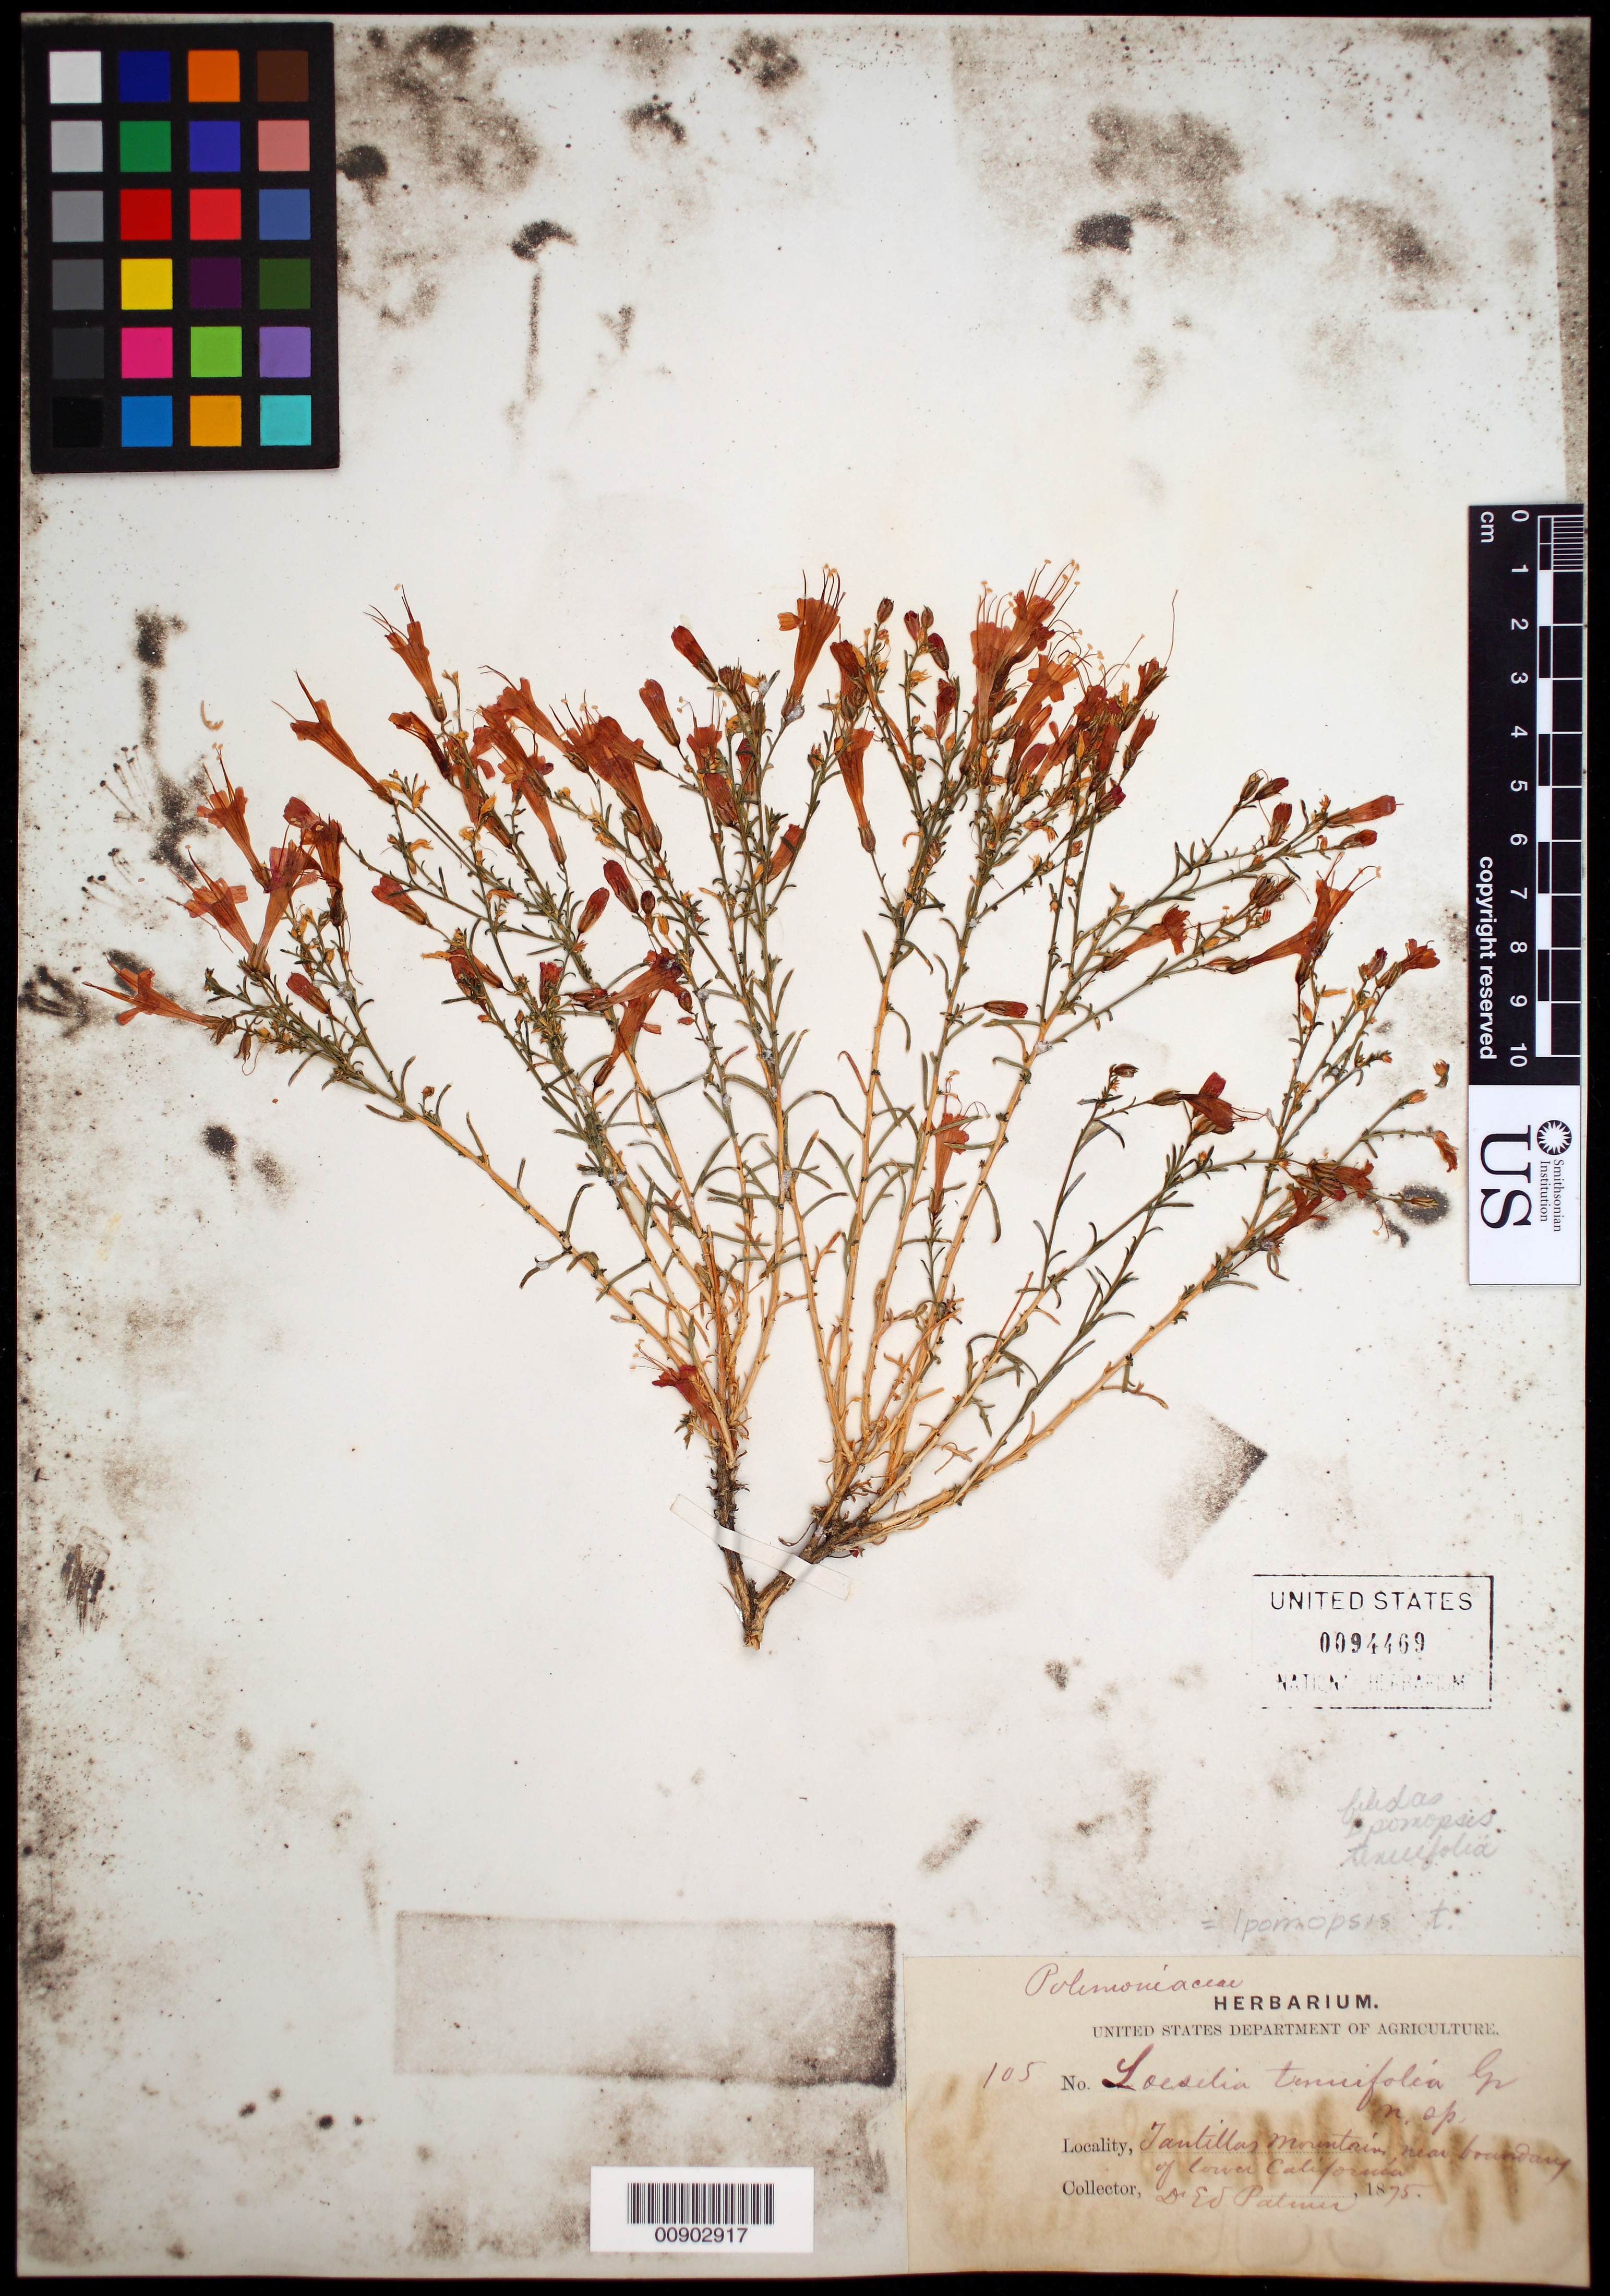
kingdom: Plantae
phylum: Tracheophyta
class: Magnoliopsida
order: Ericales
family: Polemoniaceae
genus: Ipomopsis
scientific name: Ipomopsis tenuifolia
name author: (A. Gray) V.E. Grant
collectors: E. Palmer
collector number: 105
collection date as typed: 1875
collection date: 1875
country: United States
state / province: California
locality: Tantillas Mountains, near boundary of Lower California.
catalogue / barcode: US 94469